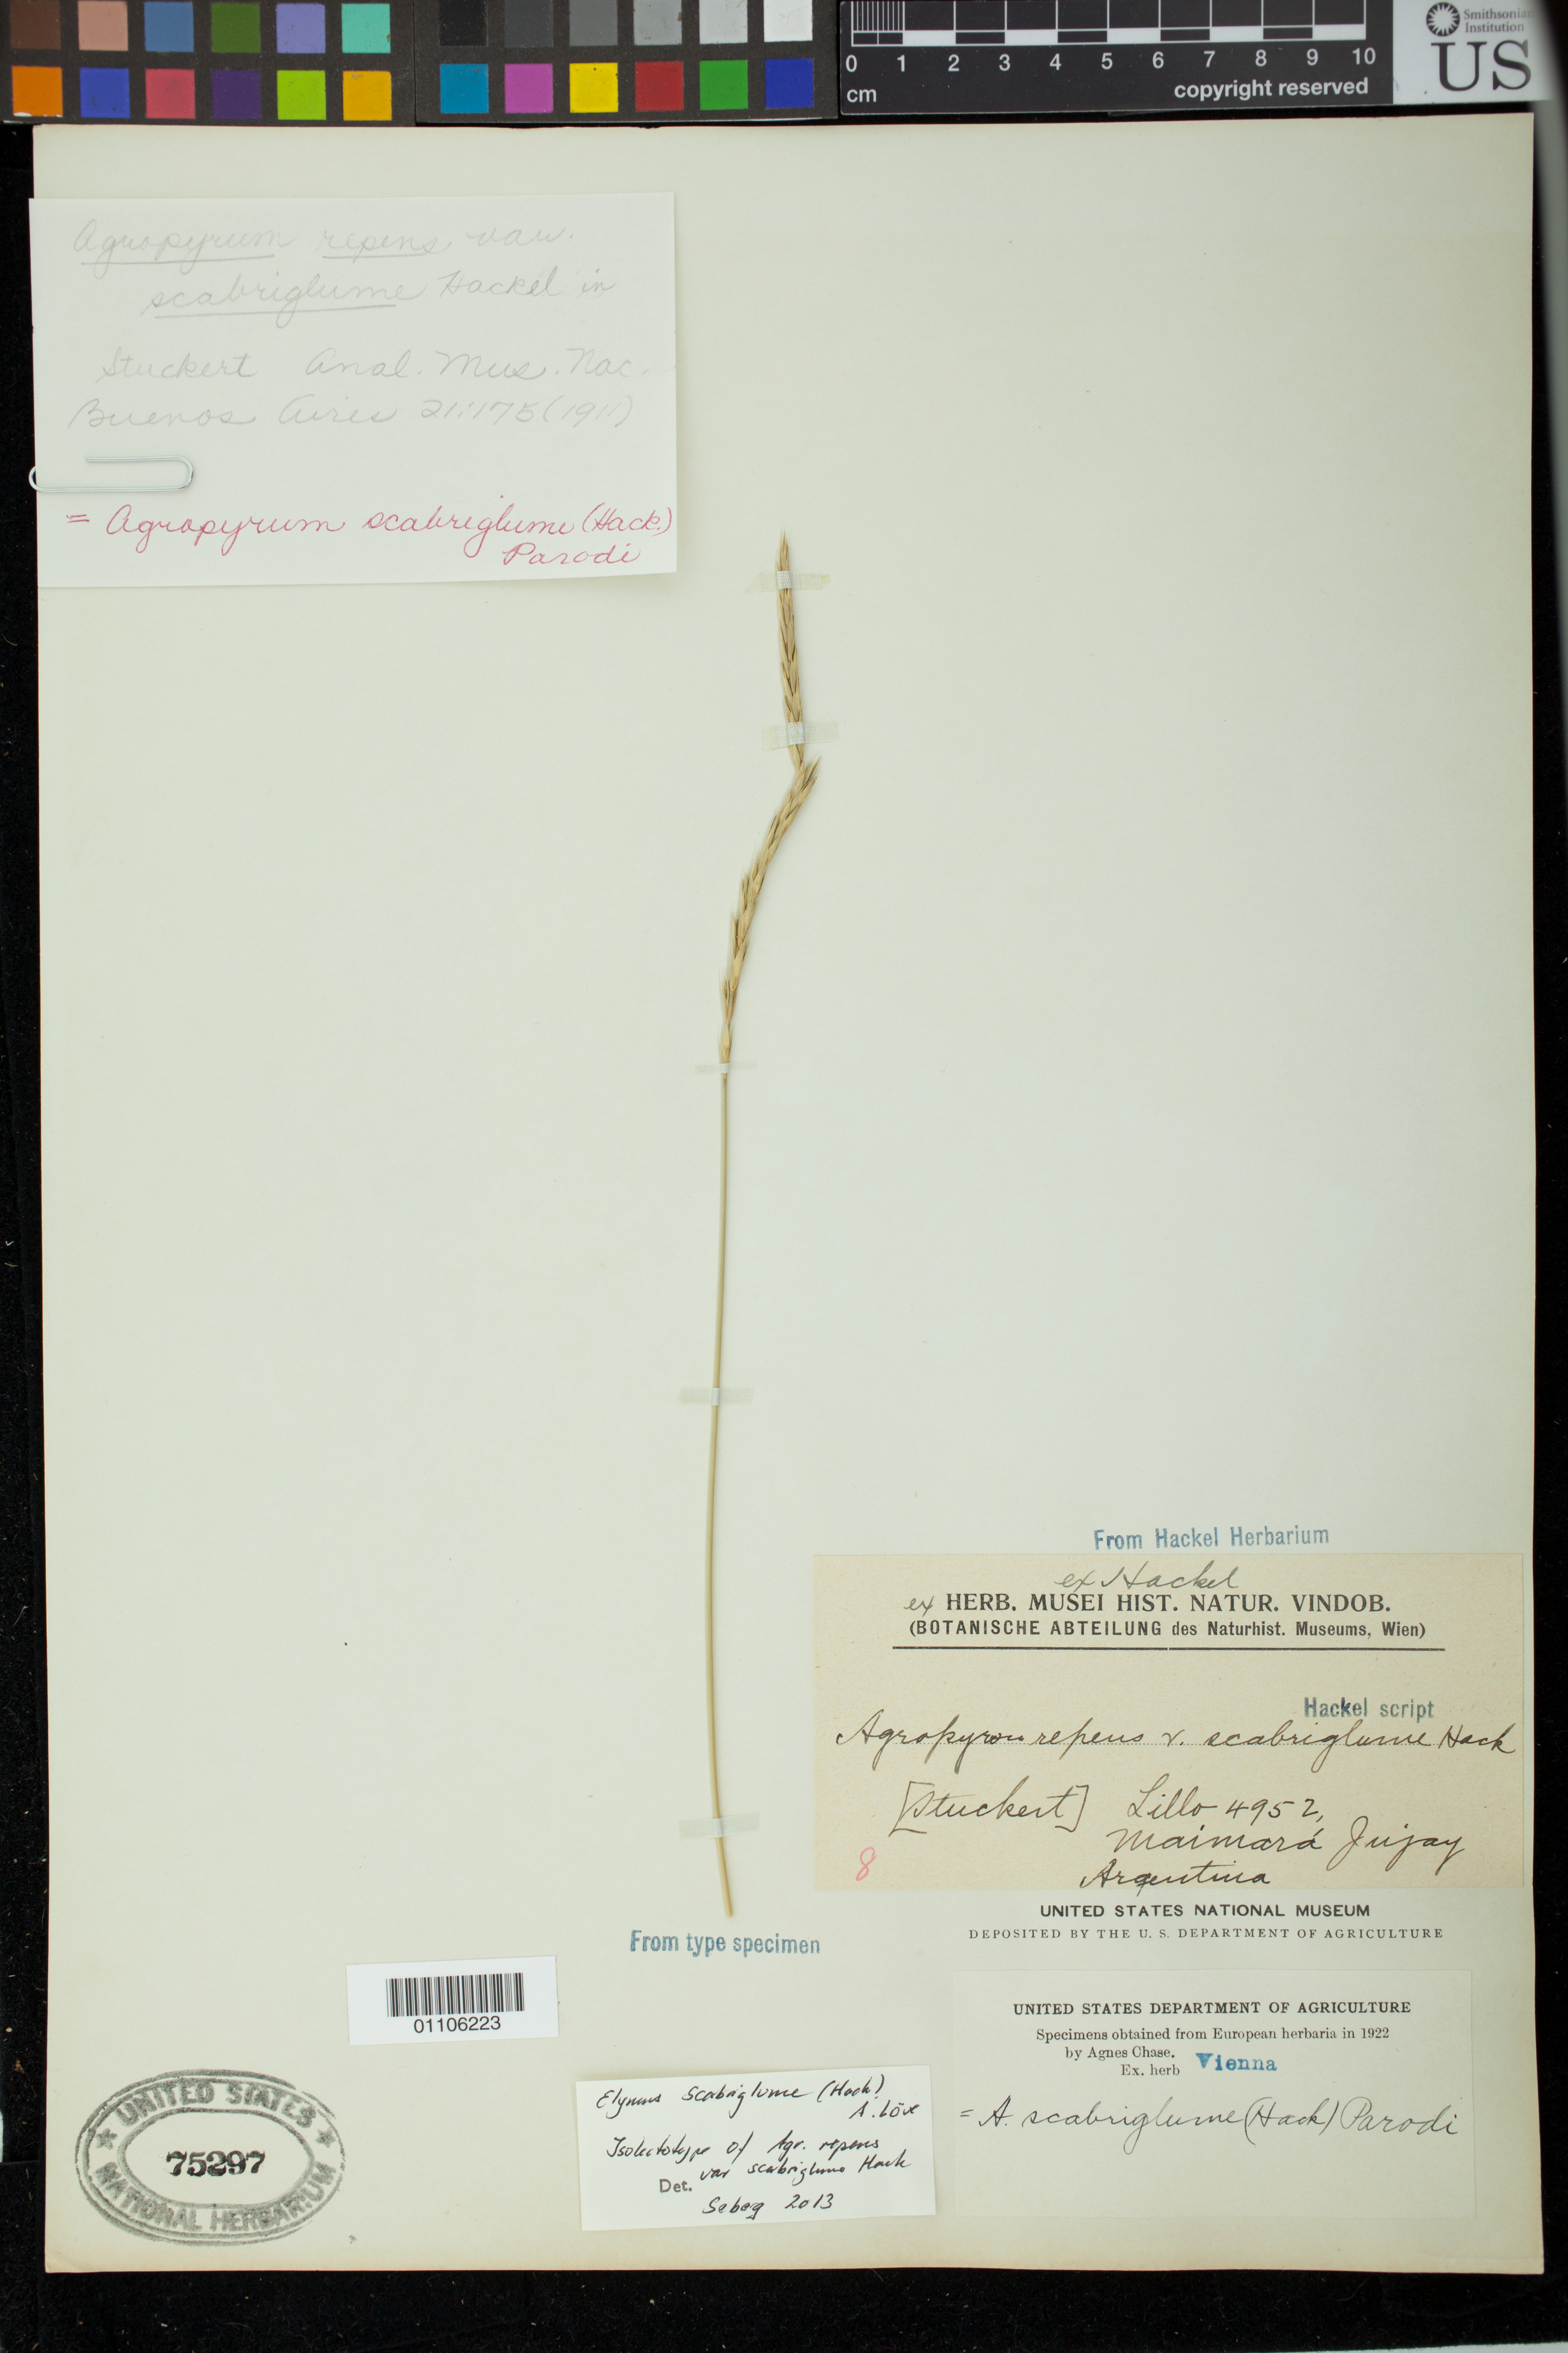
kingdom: Plantae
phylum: Tracheophyta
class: Liliopsida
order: Poales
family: Poaceae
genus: Agropyron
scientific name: Agropyron repens var. scabriglume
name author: Hack. ex Stuck.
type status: Type Collection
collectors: M. Lillo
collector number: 4952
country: Argentina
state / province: Jujuy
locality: Maimará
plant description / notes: Fragment of type specimen ex herb. Hackel (Vienna).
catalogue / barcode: US 75297